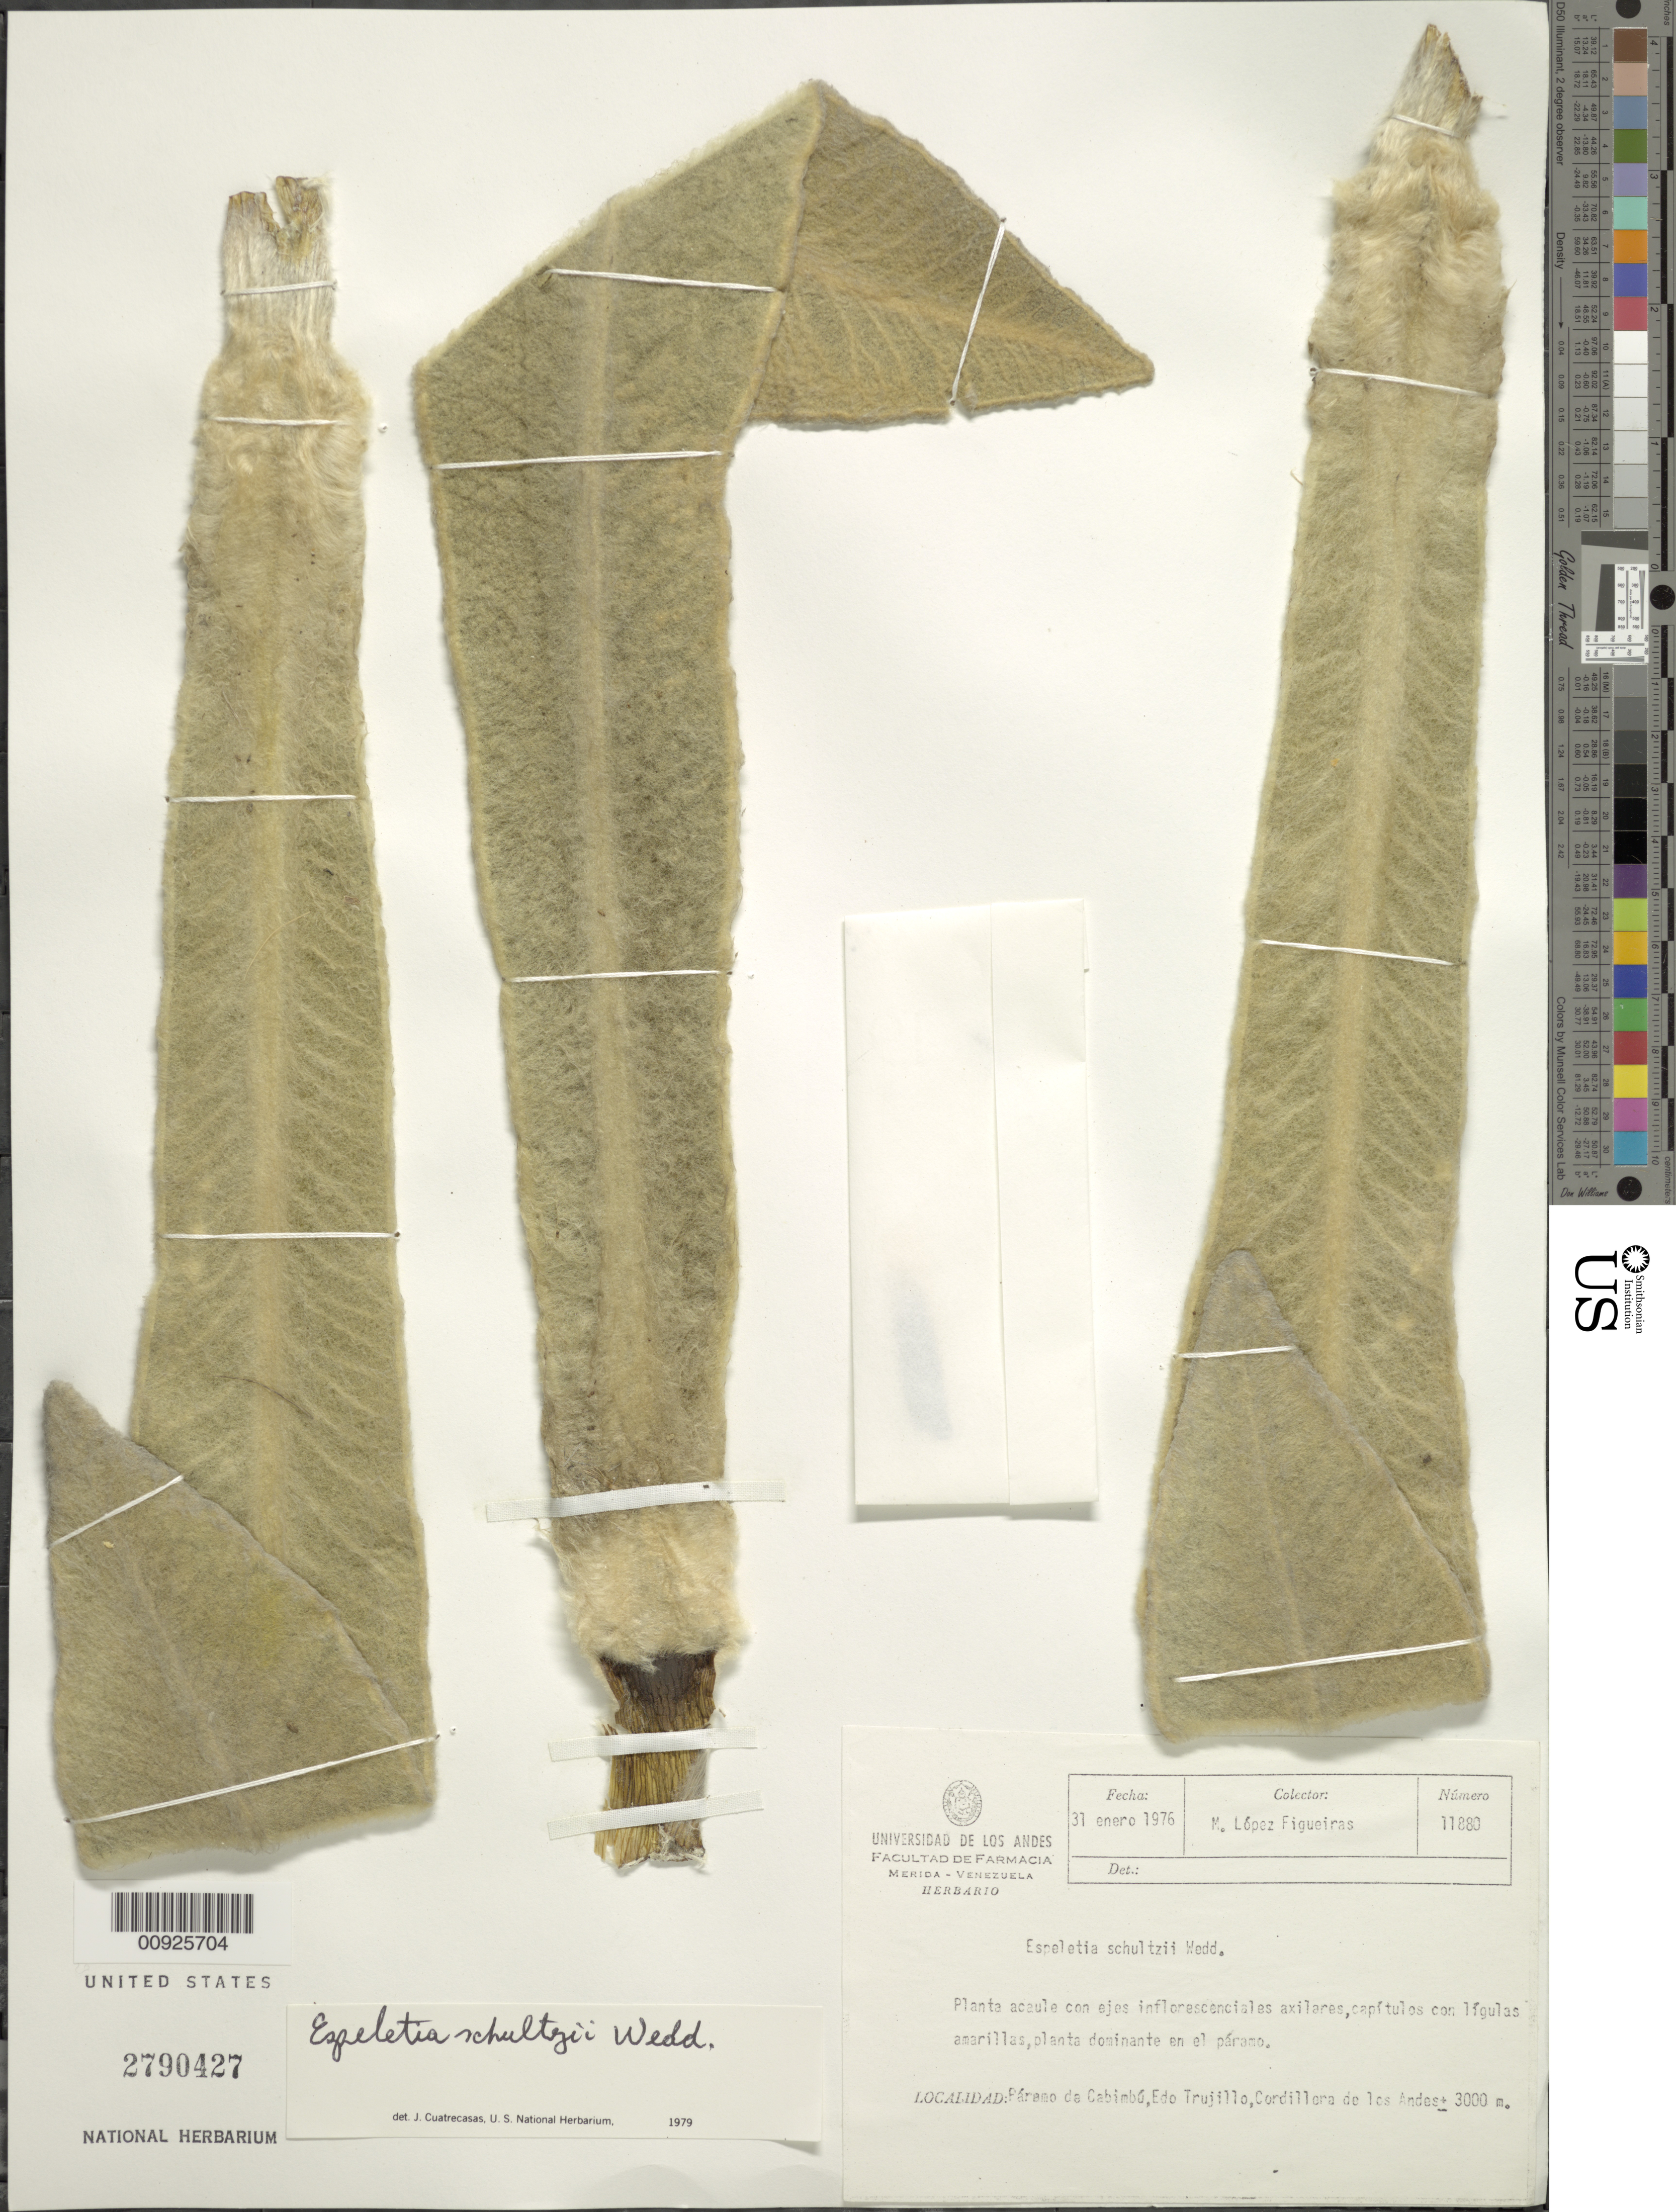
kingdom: Plantae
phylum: Tracheophyta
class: Magnoliopsida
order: Asterales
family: Asteraceae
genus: Espeletia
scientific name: Espeletia schultzii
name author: Wedd.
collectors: M. López Figueiras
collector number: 11880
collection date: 1976-01-31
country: Venezuela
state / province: Trujillo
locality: P. de Cabimbú. Páramo de Cabimbú, Cordillera de los Andes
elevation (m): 3000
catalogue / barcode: US 2790427